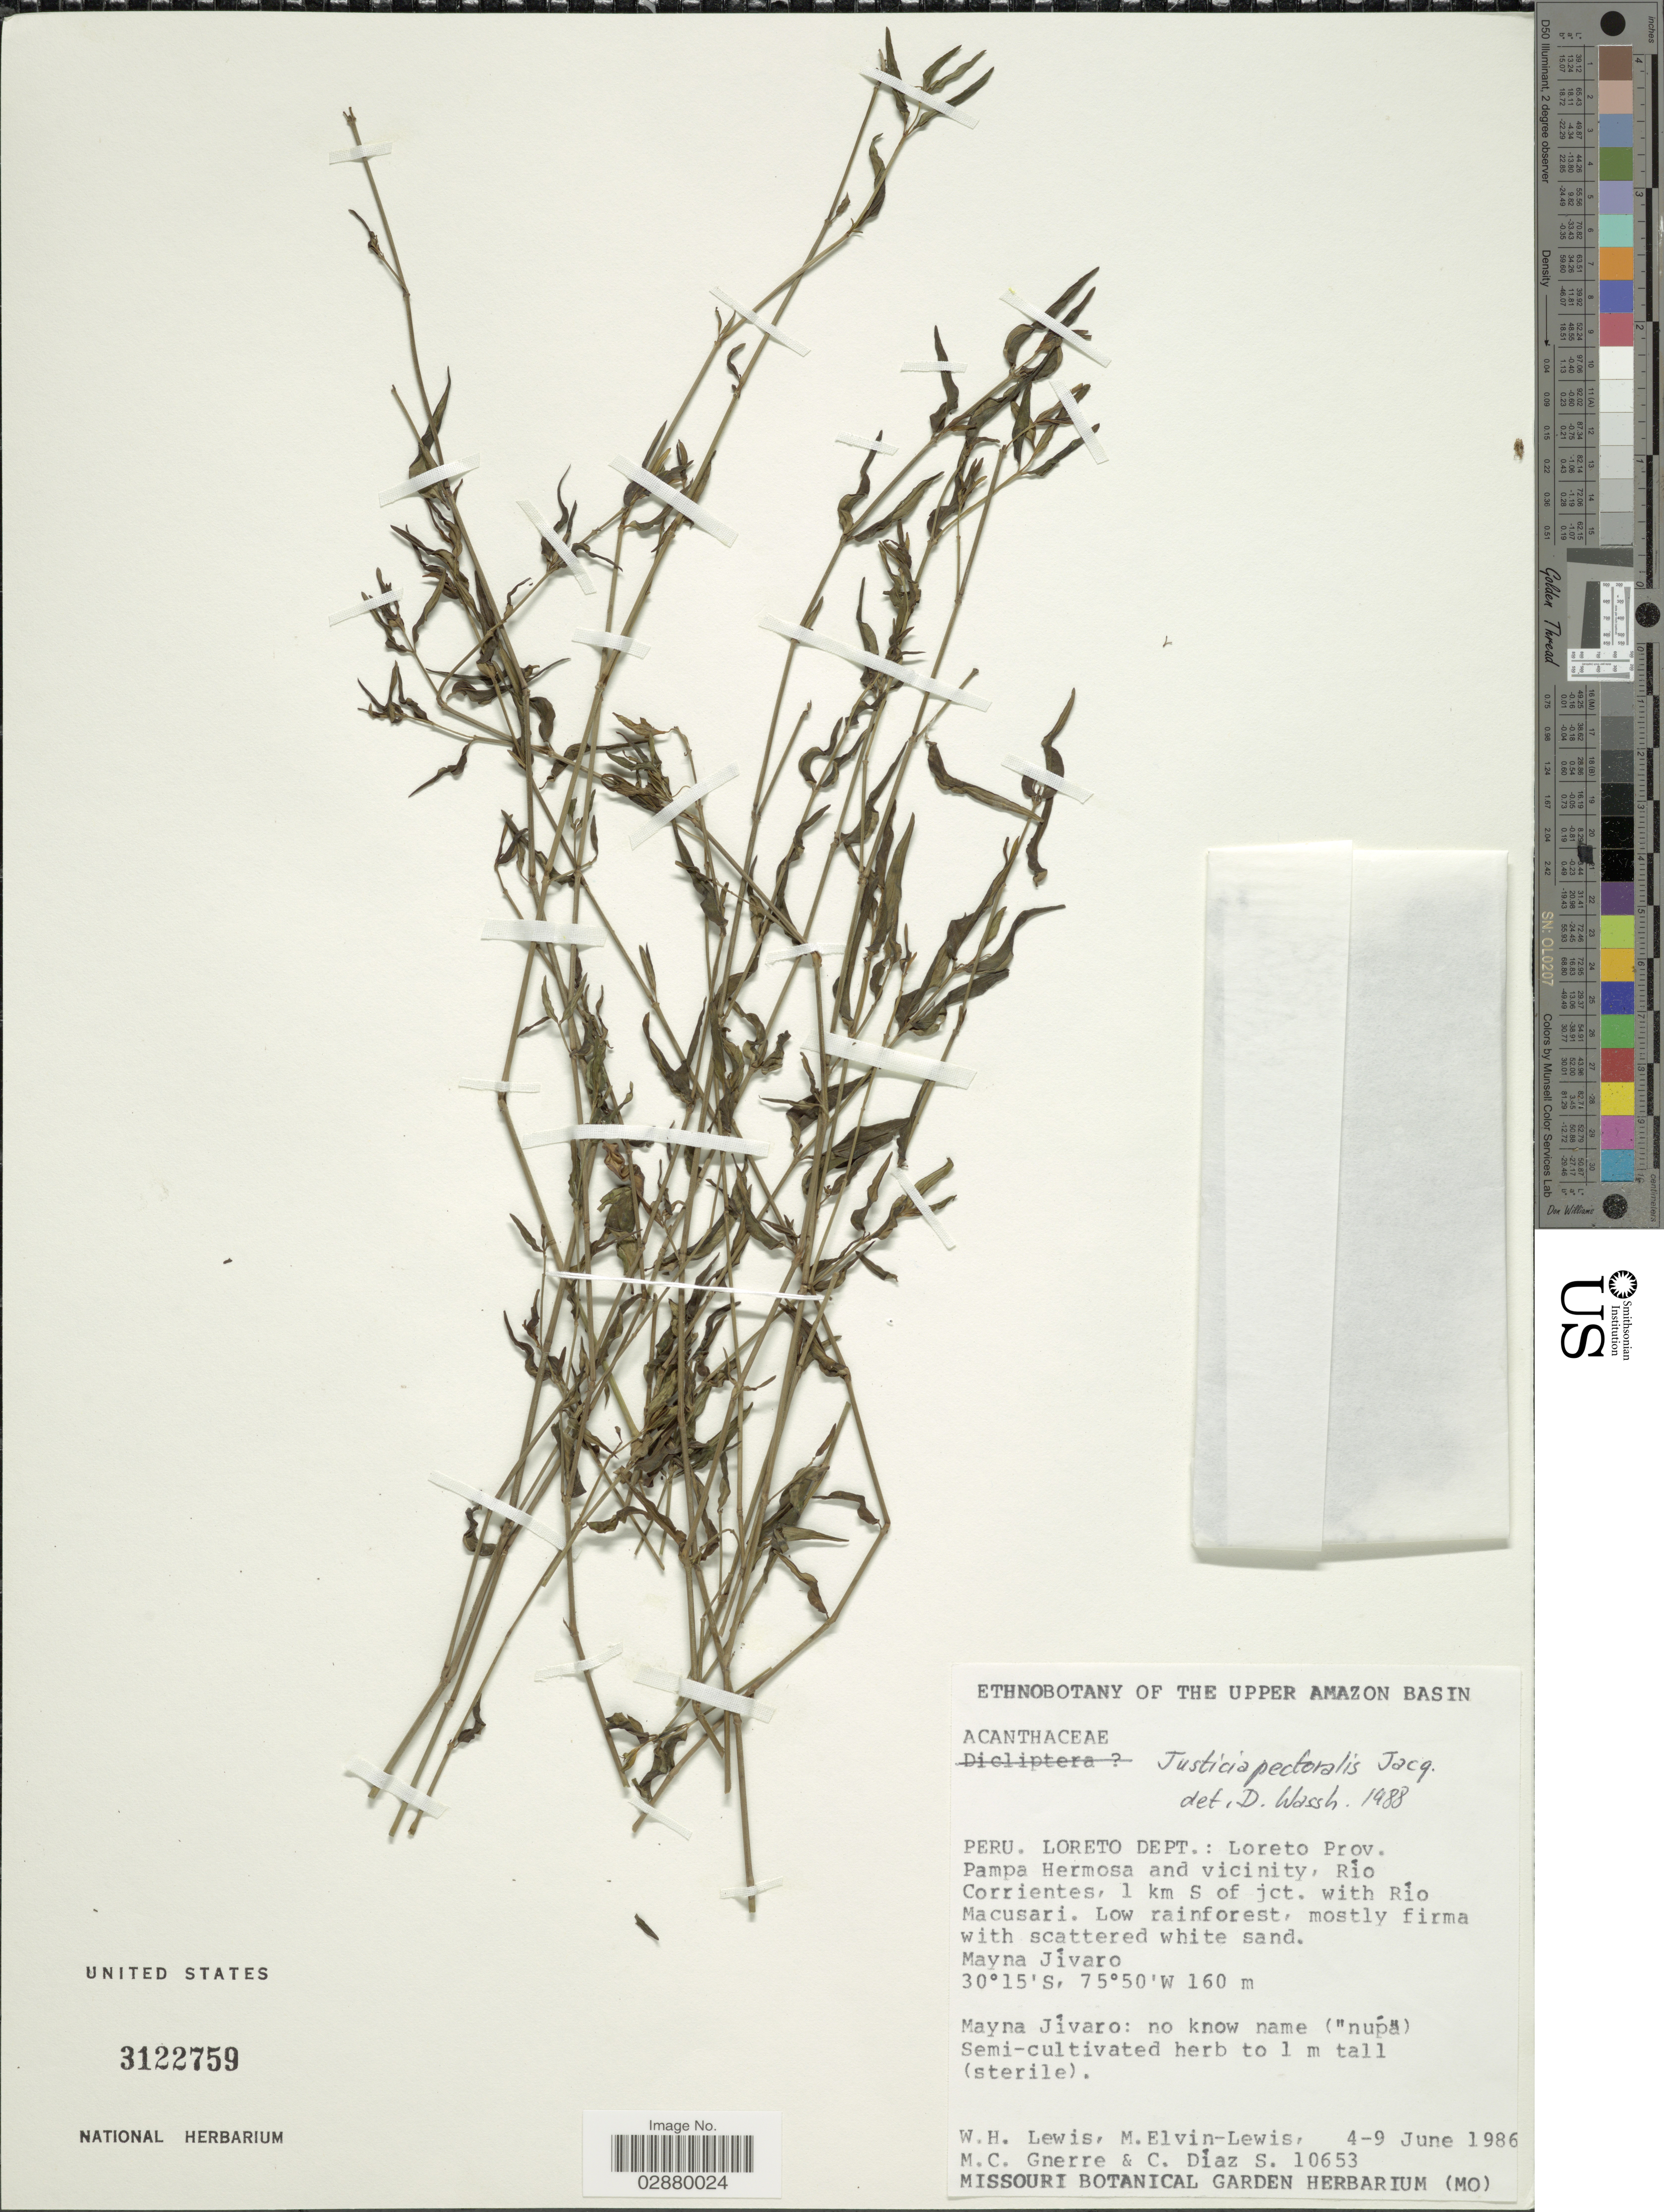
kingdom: Plantae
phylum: Tracheophyta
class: Magnoliopsida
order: Lamiales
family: Acanthaceae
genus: Justicia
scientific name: Justicia pectoralis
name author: Jacq.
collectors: W. H. Lewis, M. Elvin-Lewis, M. Gnerre, M. Gnerre & C. Díaz S.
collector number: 10653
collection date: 1986-06-04/1986-06-09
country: Peru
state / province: Loreto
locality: Loreto Dept.: Loreto Prov. Pampa Hermosa and vicinity, Río Corrientes, 1 km S of jct. with Río Macusari. Mayna Jívaro.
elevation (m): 160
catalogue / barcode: US 3122759